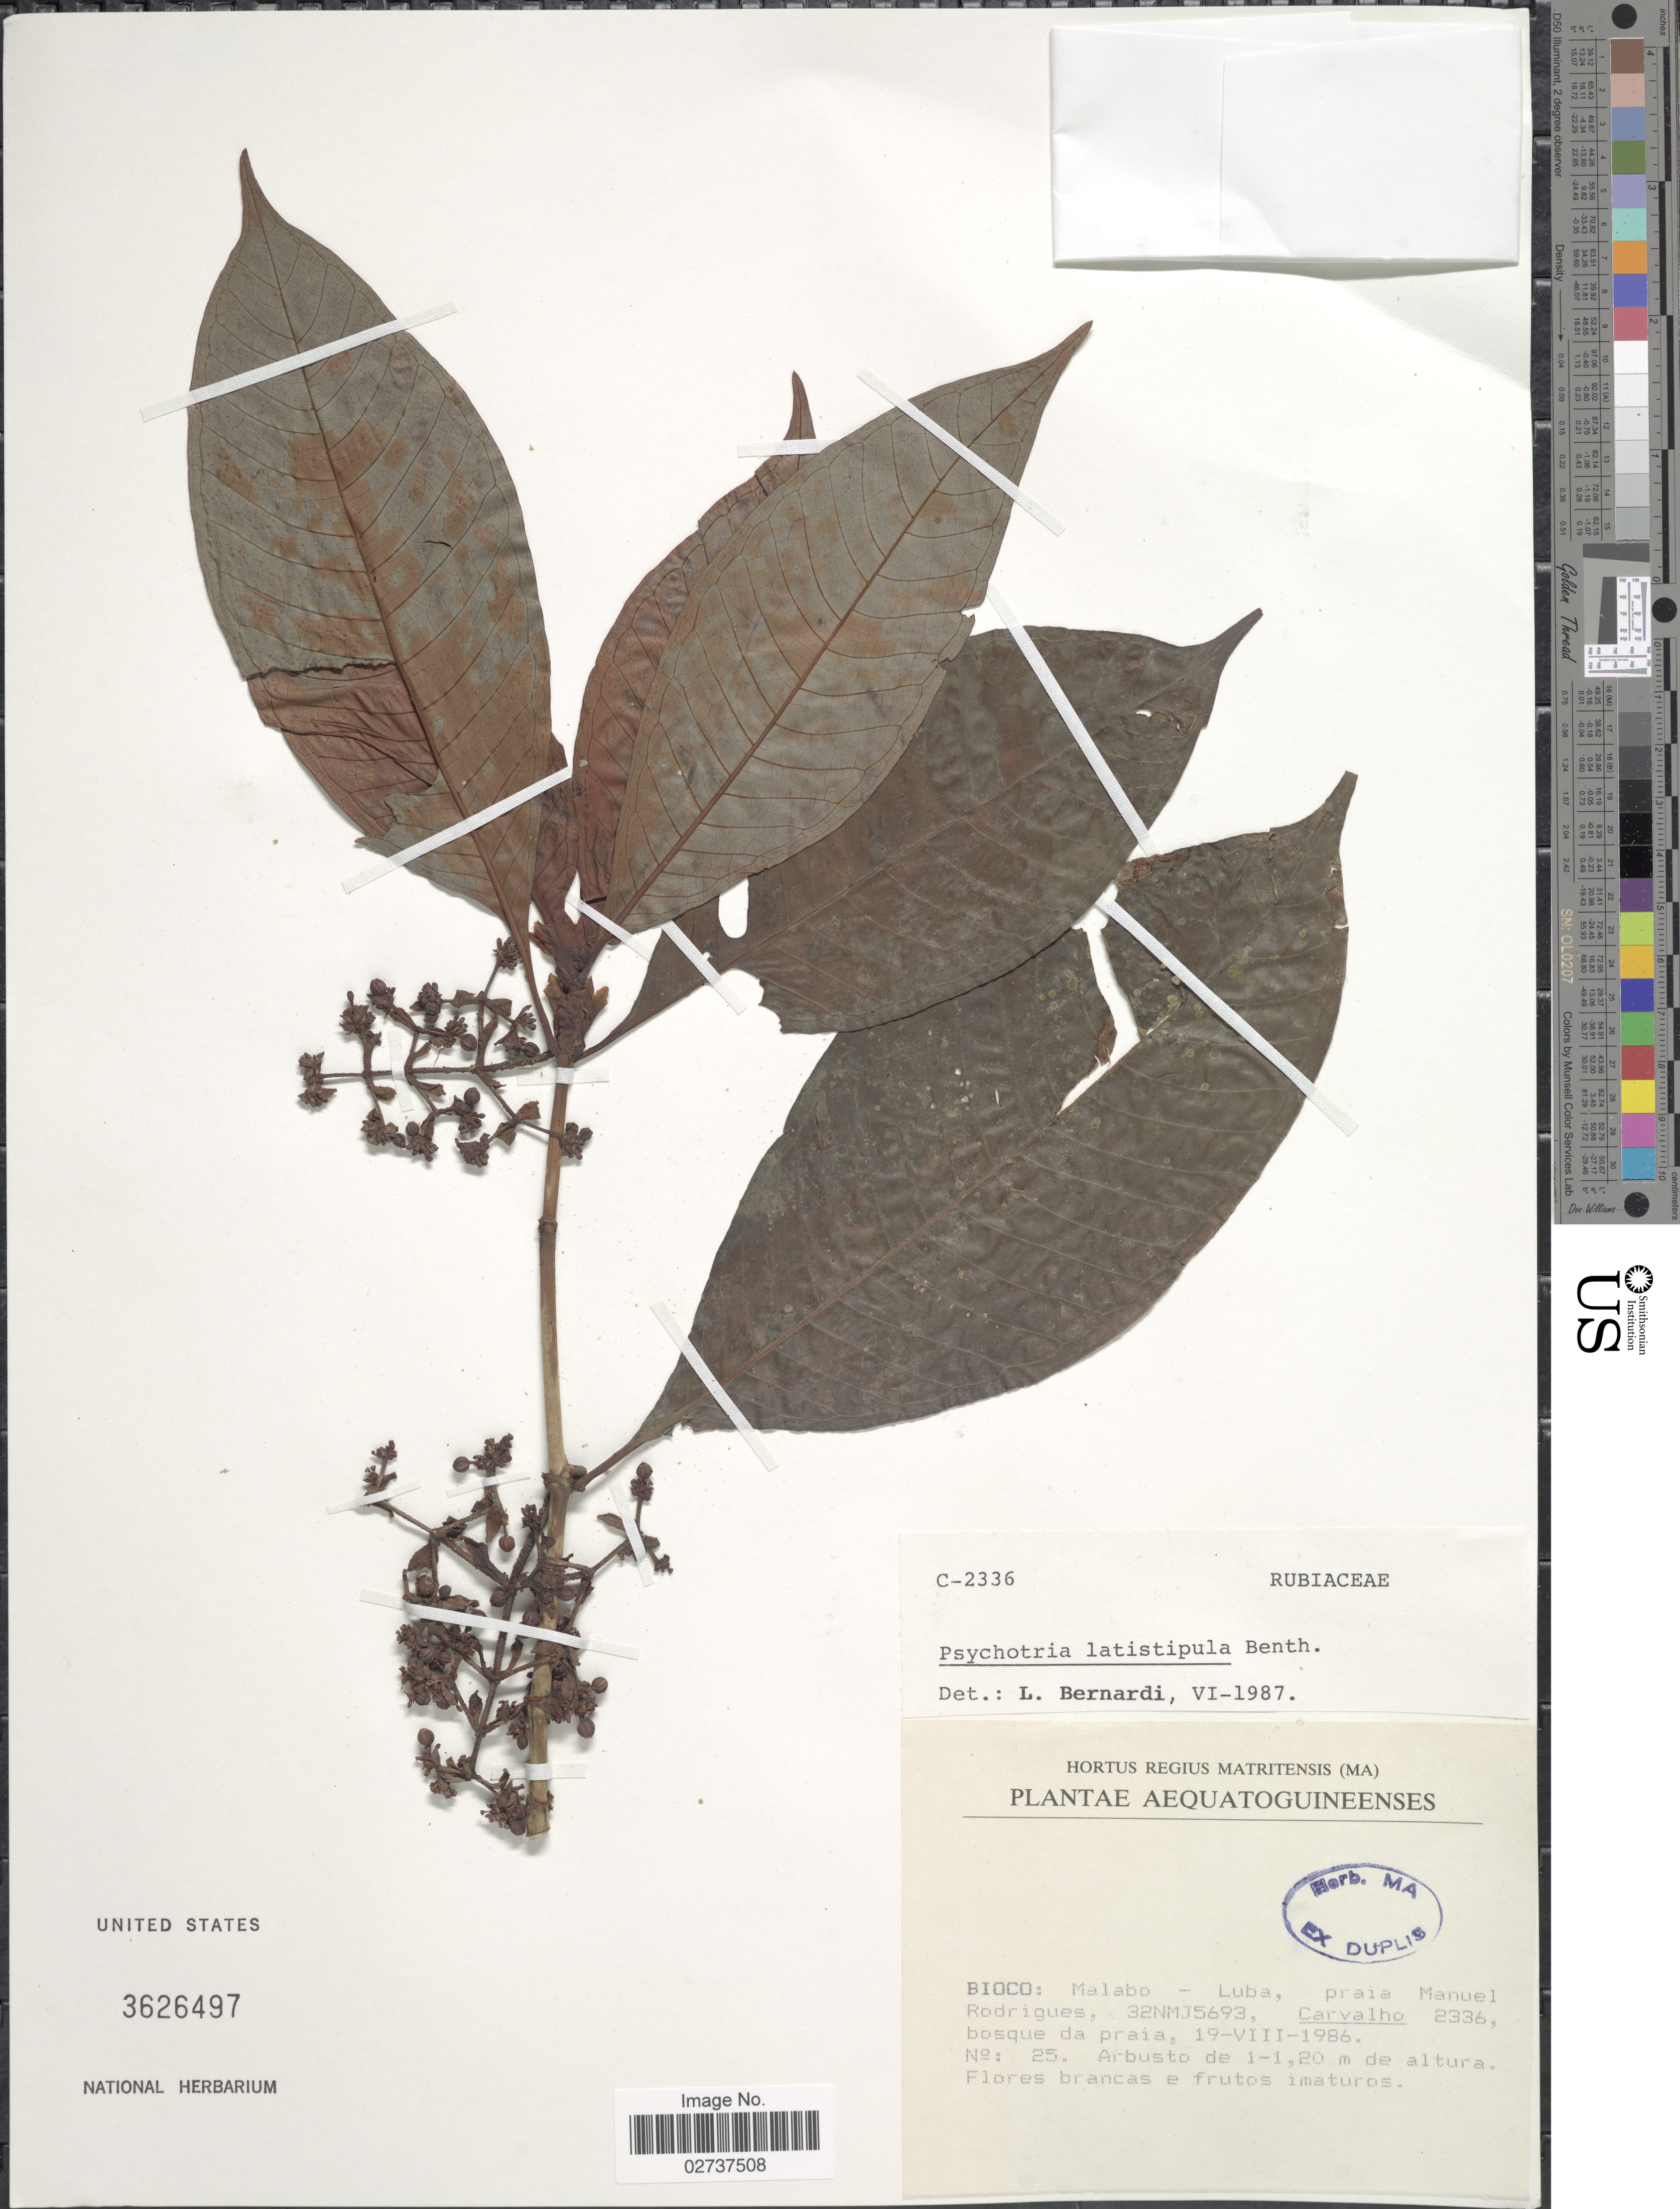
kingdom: Plantae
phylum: Tracheophyta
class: Magnoliopsida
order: Gentianales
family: Rubiaceae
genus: Psychotria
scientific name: Psychotria latistipula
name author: Benth.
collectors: Carvalho, --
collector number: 2336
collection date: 1986-08-19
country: Equatorial Guinea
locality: Aequatoguineenses, Bioco: Malabo-Luba, praia Manuel Rodrigues, 325693.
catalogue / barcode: US 3626497